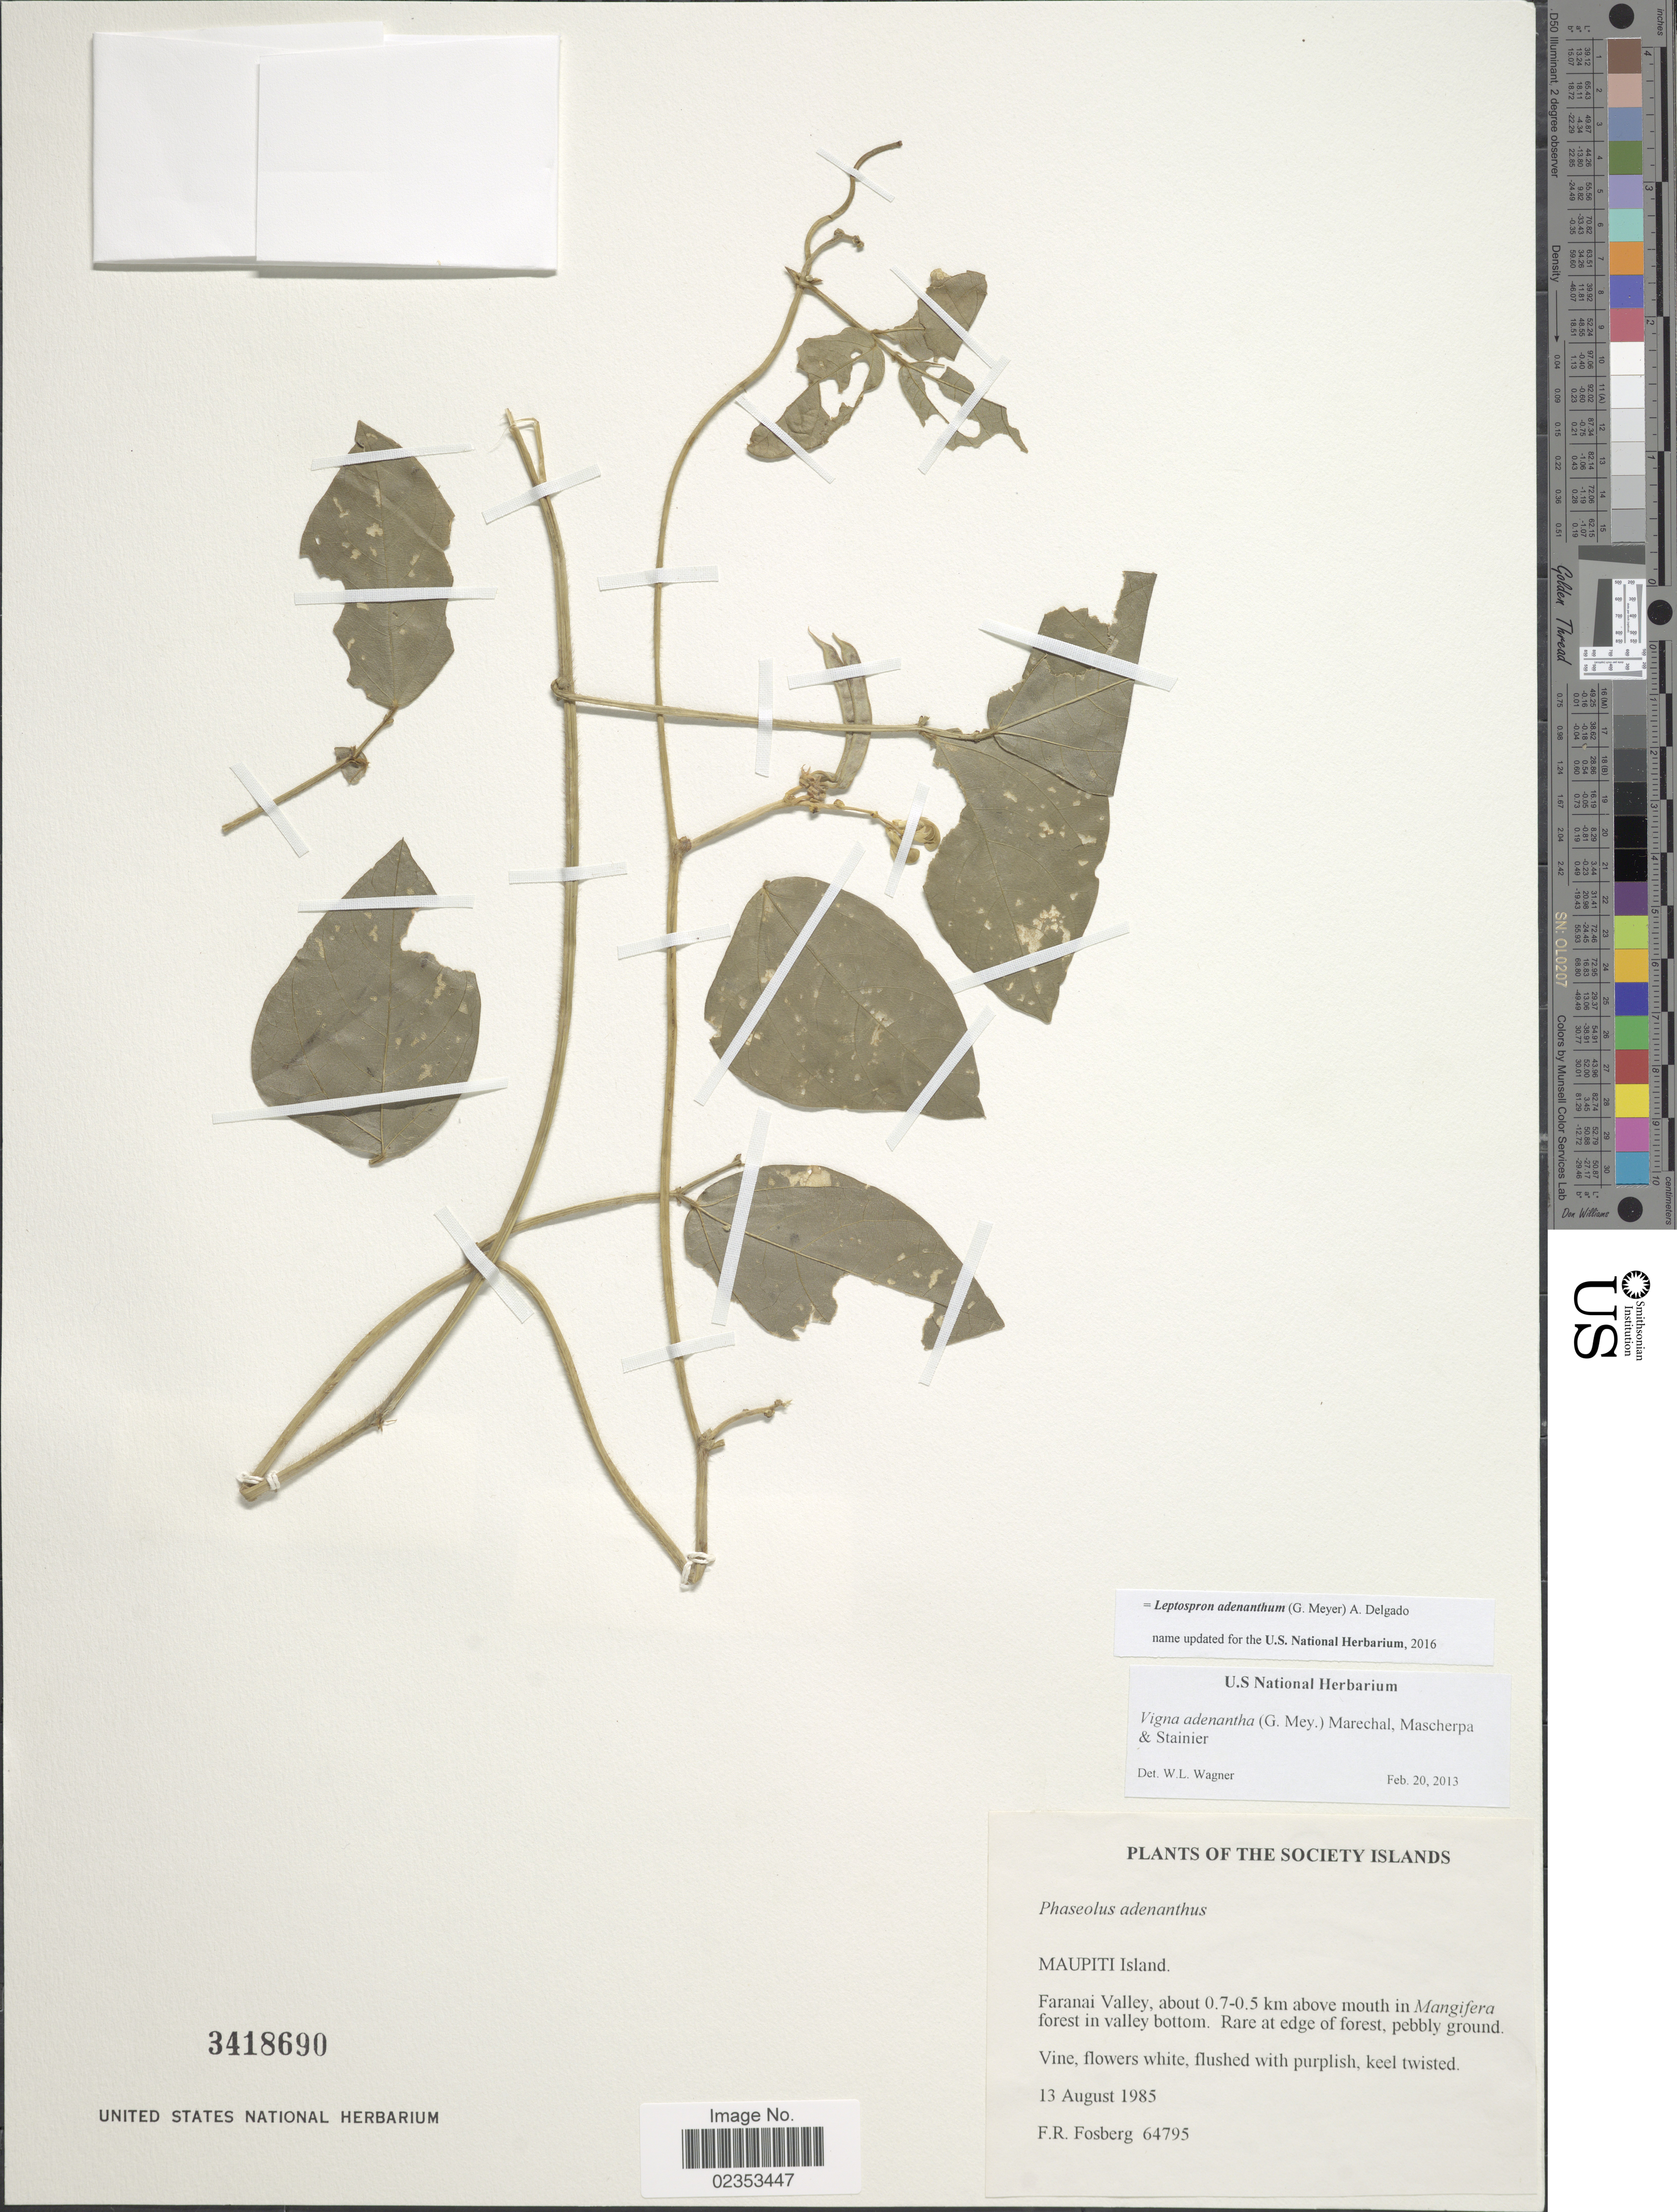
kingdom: Plantae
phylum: Tracheophyta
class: Magnoliopsida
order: Fabales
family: Fabaceae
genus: Leptospron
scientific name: Leptospron adenanthum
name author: (G. Mey.) A. Delgado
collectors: F. R. Fosberg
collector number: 64795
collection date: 1985-08-13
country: French Polynesia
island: Maupiti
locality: The Society Islands, Maupiti Island, Faranai Valley, about 0.7-0.5 km above mouth in forest in valley bottom.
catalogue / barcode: US 3418690